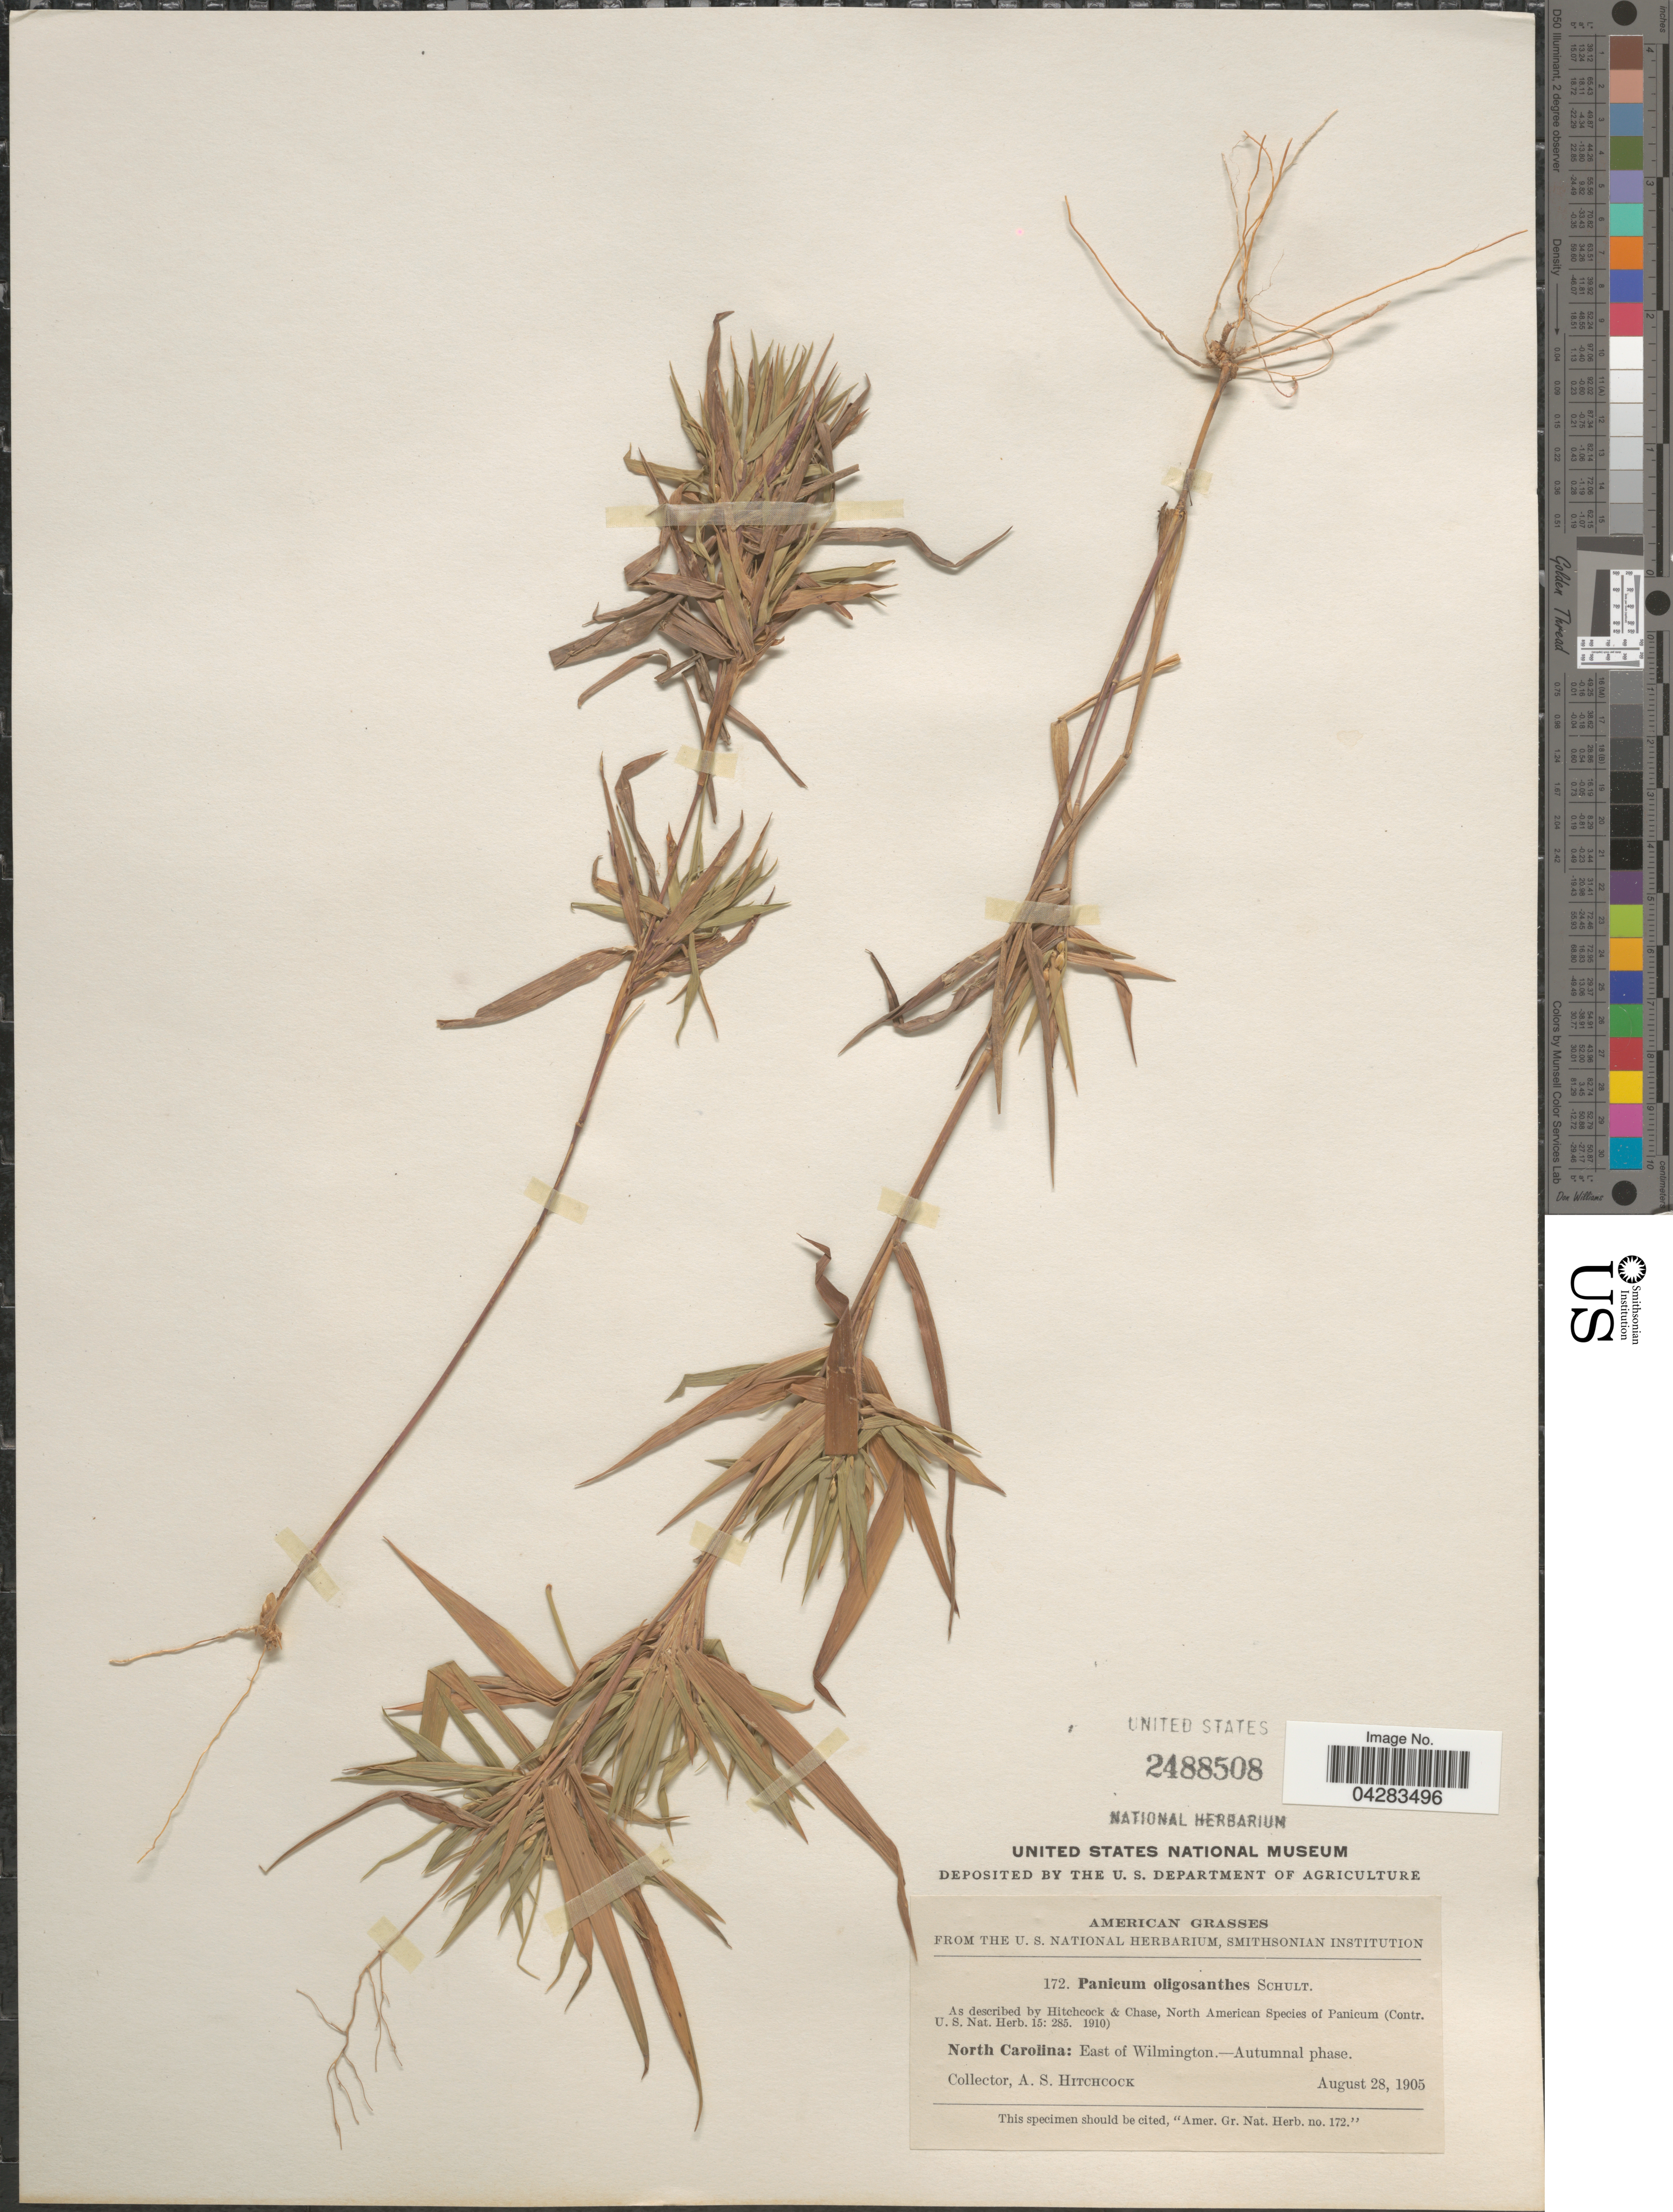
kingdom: Plantae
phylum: Tracheophyta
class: Liliopsida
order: Poales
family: Poaceae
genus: Dichanthelium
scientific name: Dichanthelium oligosanthes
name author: (Schult.) Gould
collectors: A. S. Hitchcock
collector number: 172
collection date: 1905-08-28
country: United States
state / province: North Carolina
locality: East of Wilmington.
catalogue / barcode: US 2488508